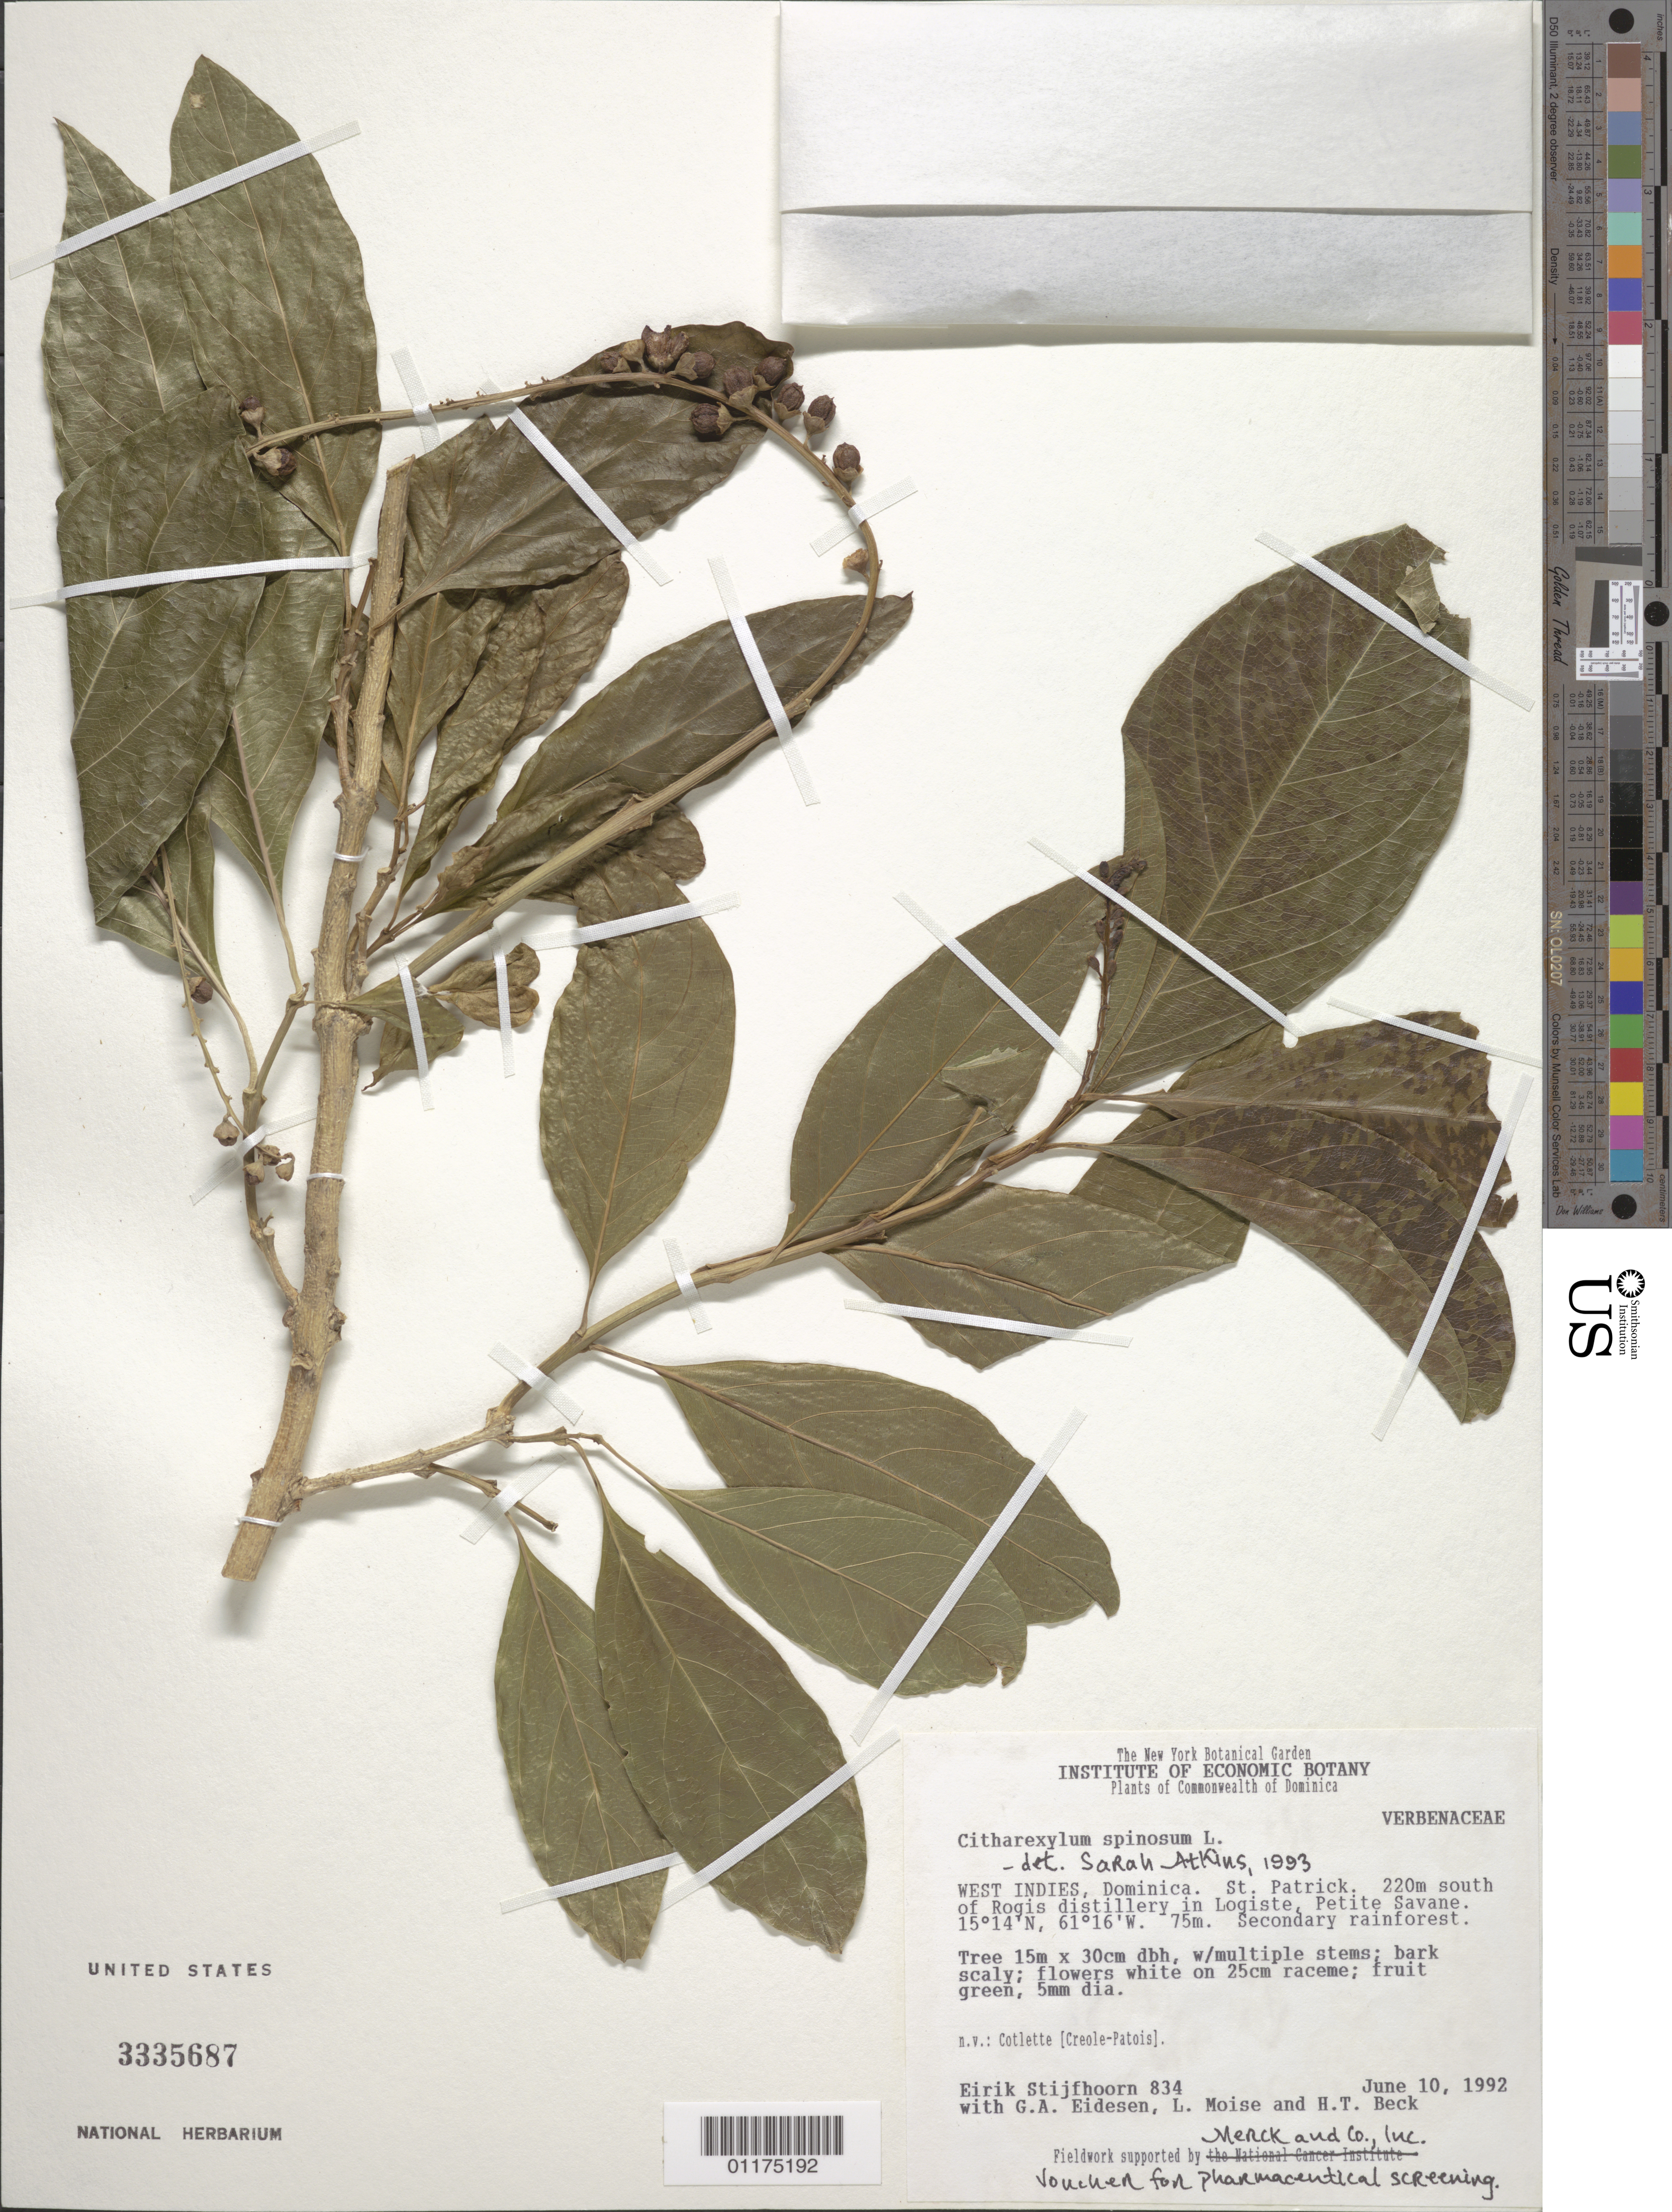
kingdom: Plantae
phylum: Tracheophyta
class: Magnoliopsida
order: Lamiales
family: Verbenaceae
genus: Citharexylum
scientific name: Citharexylum spinosum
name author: L.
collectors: G. Eidesen, E. Stijfhoorn, L. Moise & H. T. Beck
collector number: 834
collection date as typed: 10 Jun 1992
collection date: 1992-06-10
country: Dominica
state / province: St. Patrick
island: Dominica I.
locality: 220m south of Rogis distillery in Logiste, Petite Savane. Secondary rain forest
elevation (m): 75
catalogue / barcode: US 3335687